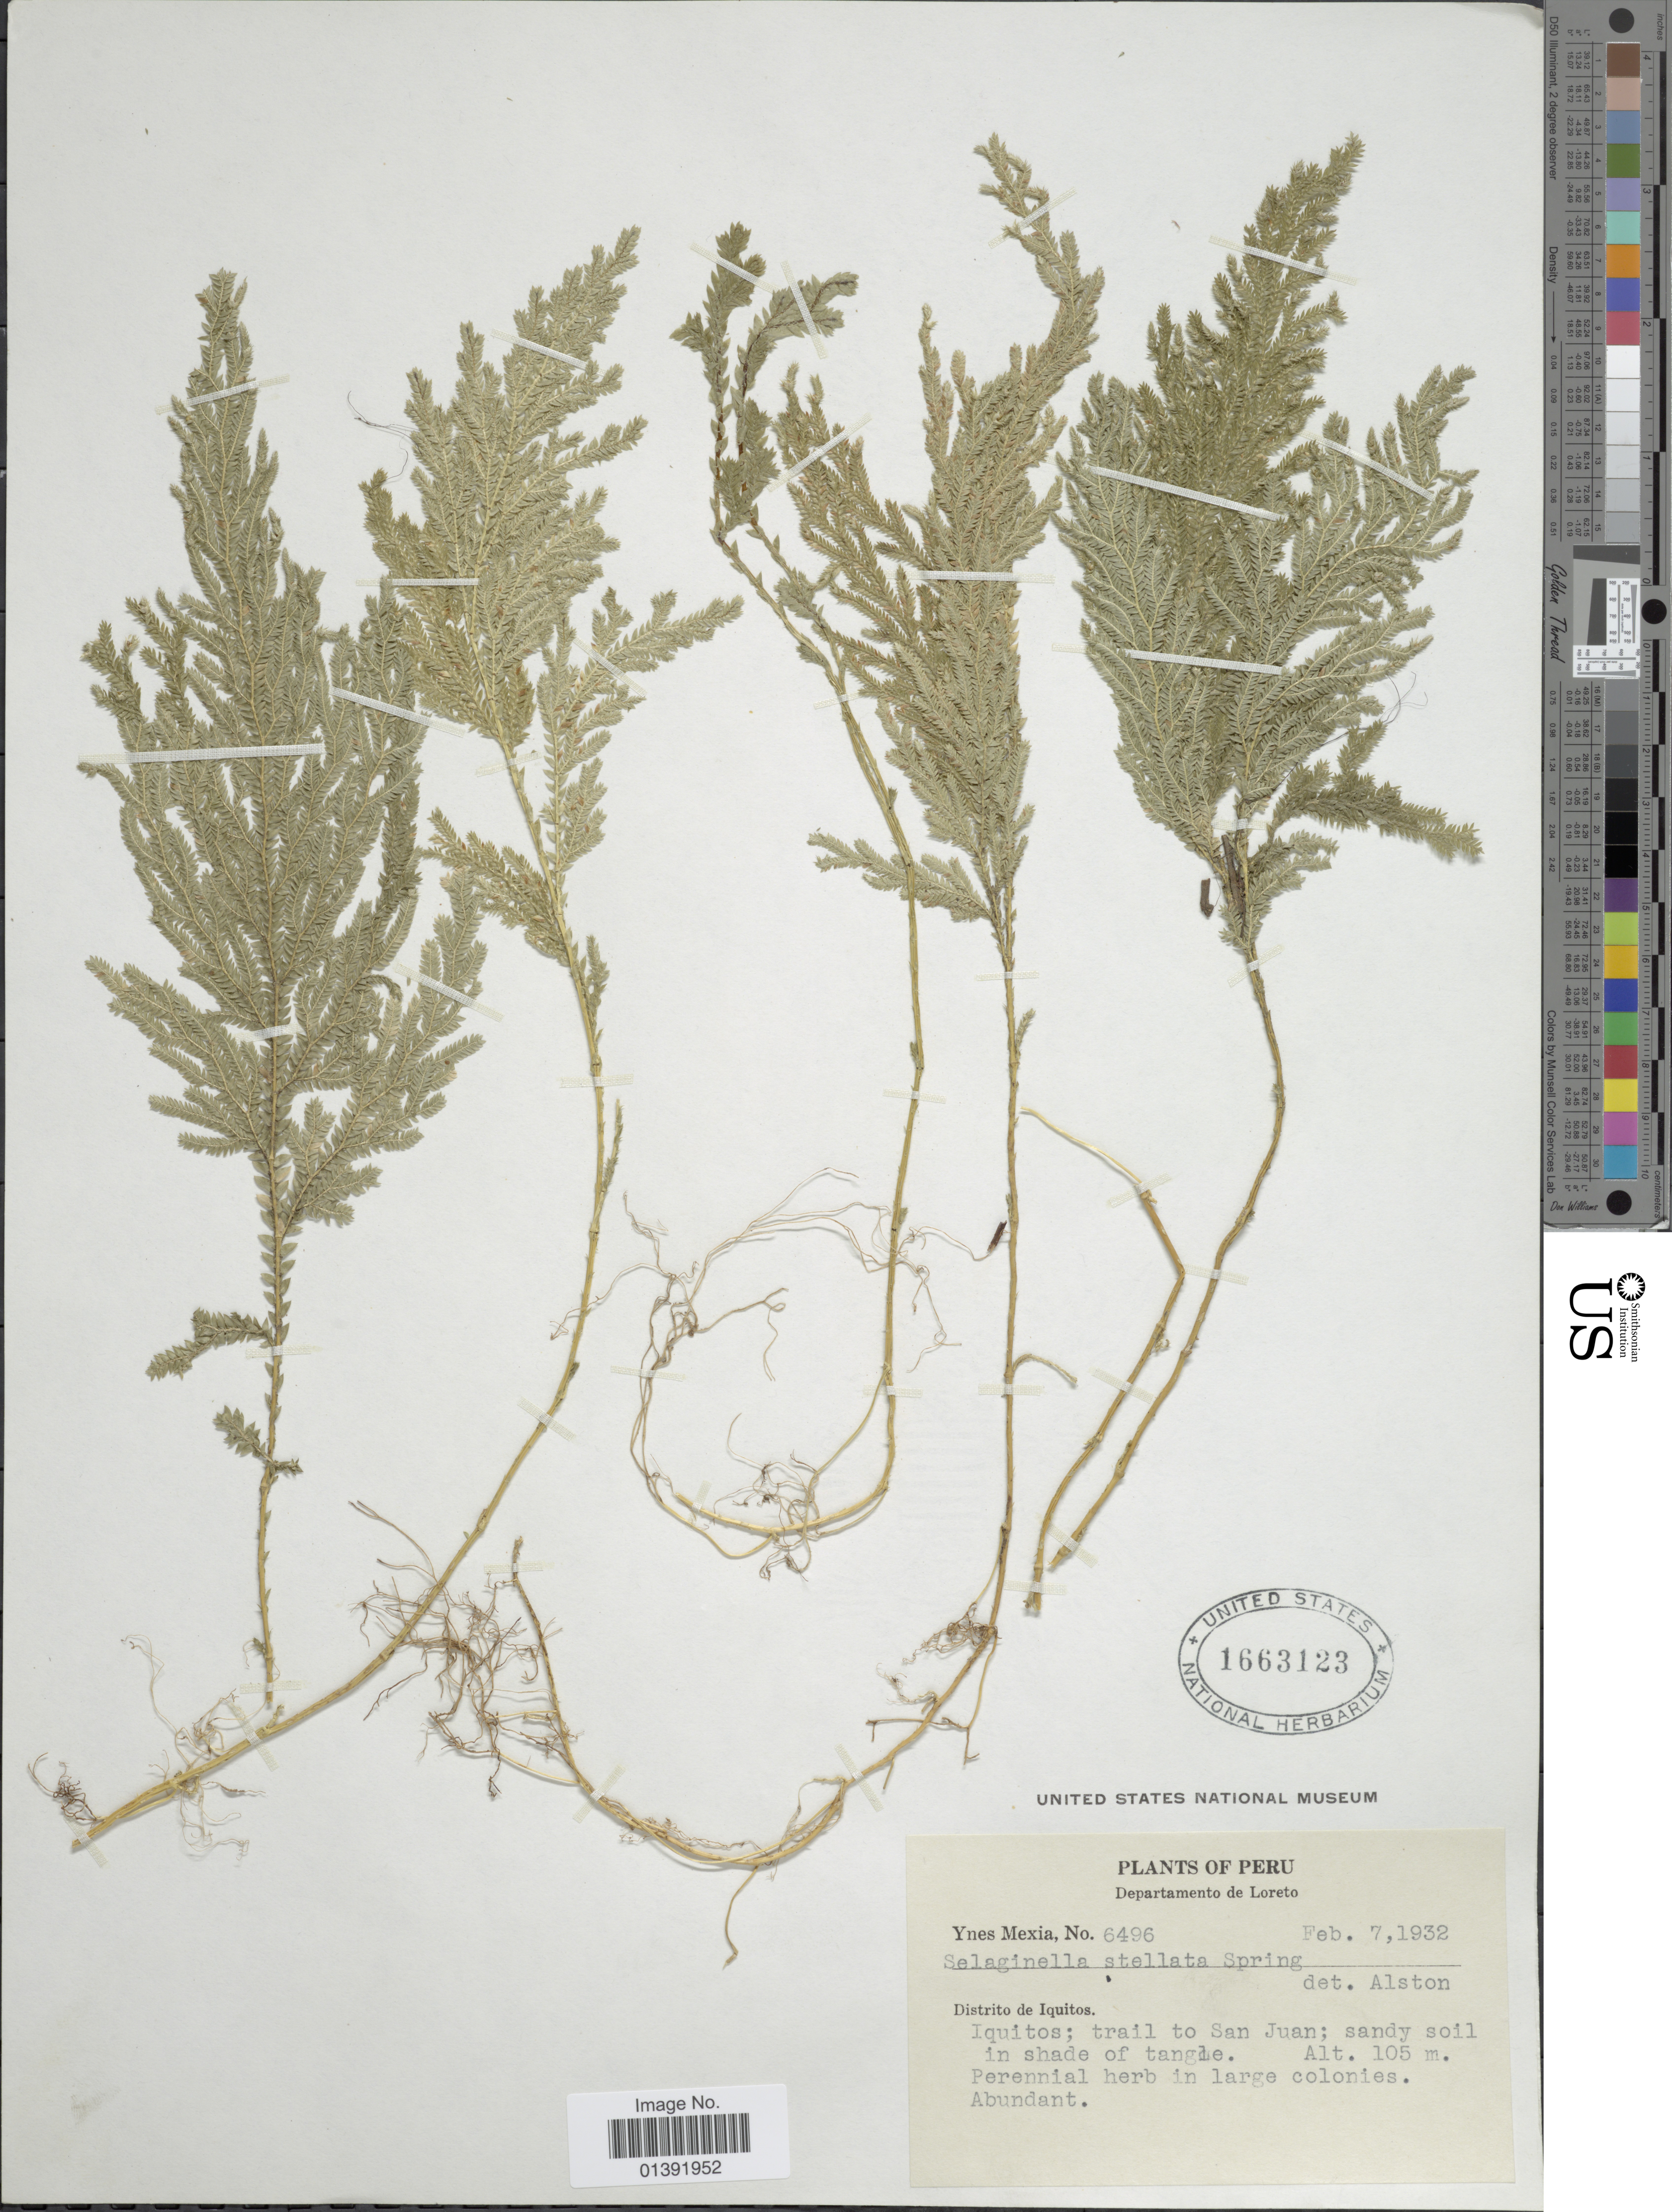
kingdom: Plantae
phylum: Tracheophyta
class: Lycopodiopsida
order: Selaginellales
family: Selaginellaceae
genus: Selaginella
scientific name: Selaginella stellata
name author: Spring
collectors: Y. Mexia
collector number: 6496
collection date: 1932-02-07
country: Peru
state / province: Loreto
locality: Distrito de Iquitos, Iquitos; trail to San Juan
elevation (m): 105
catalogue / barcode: US 1663123